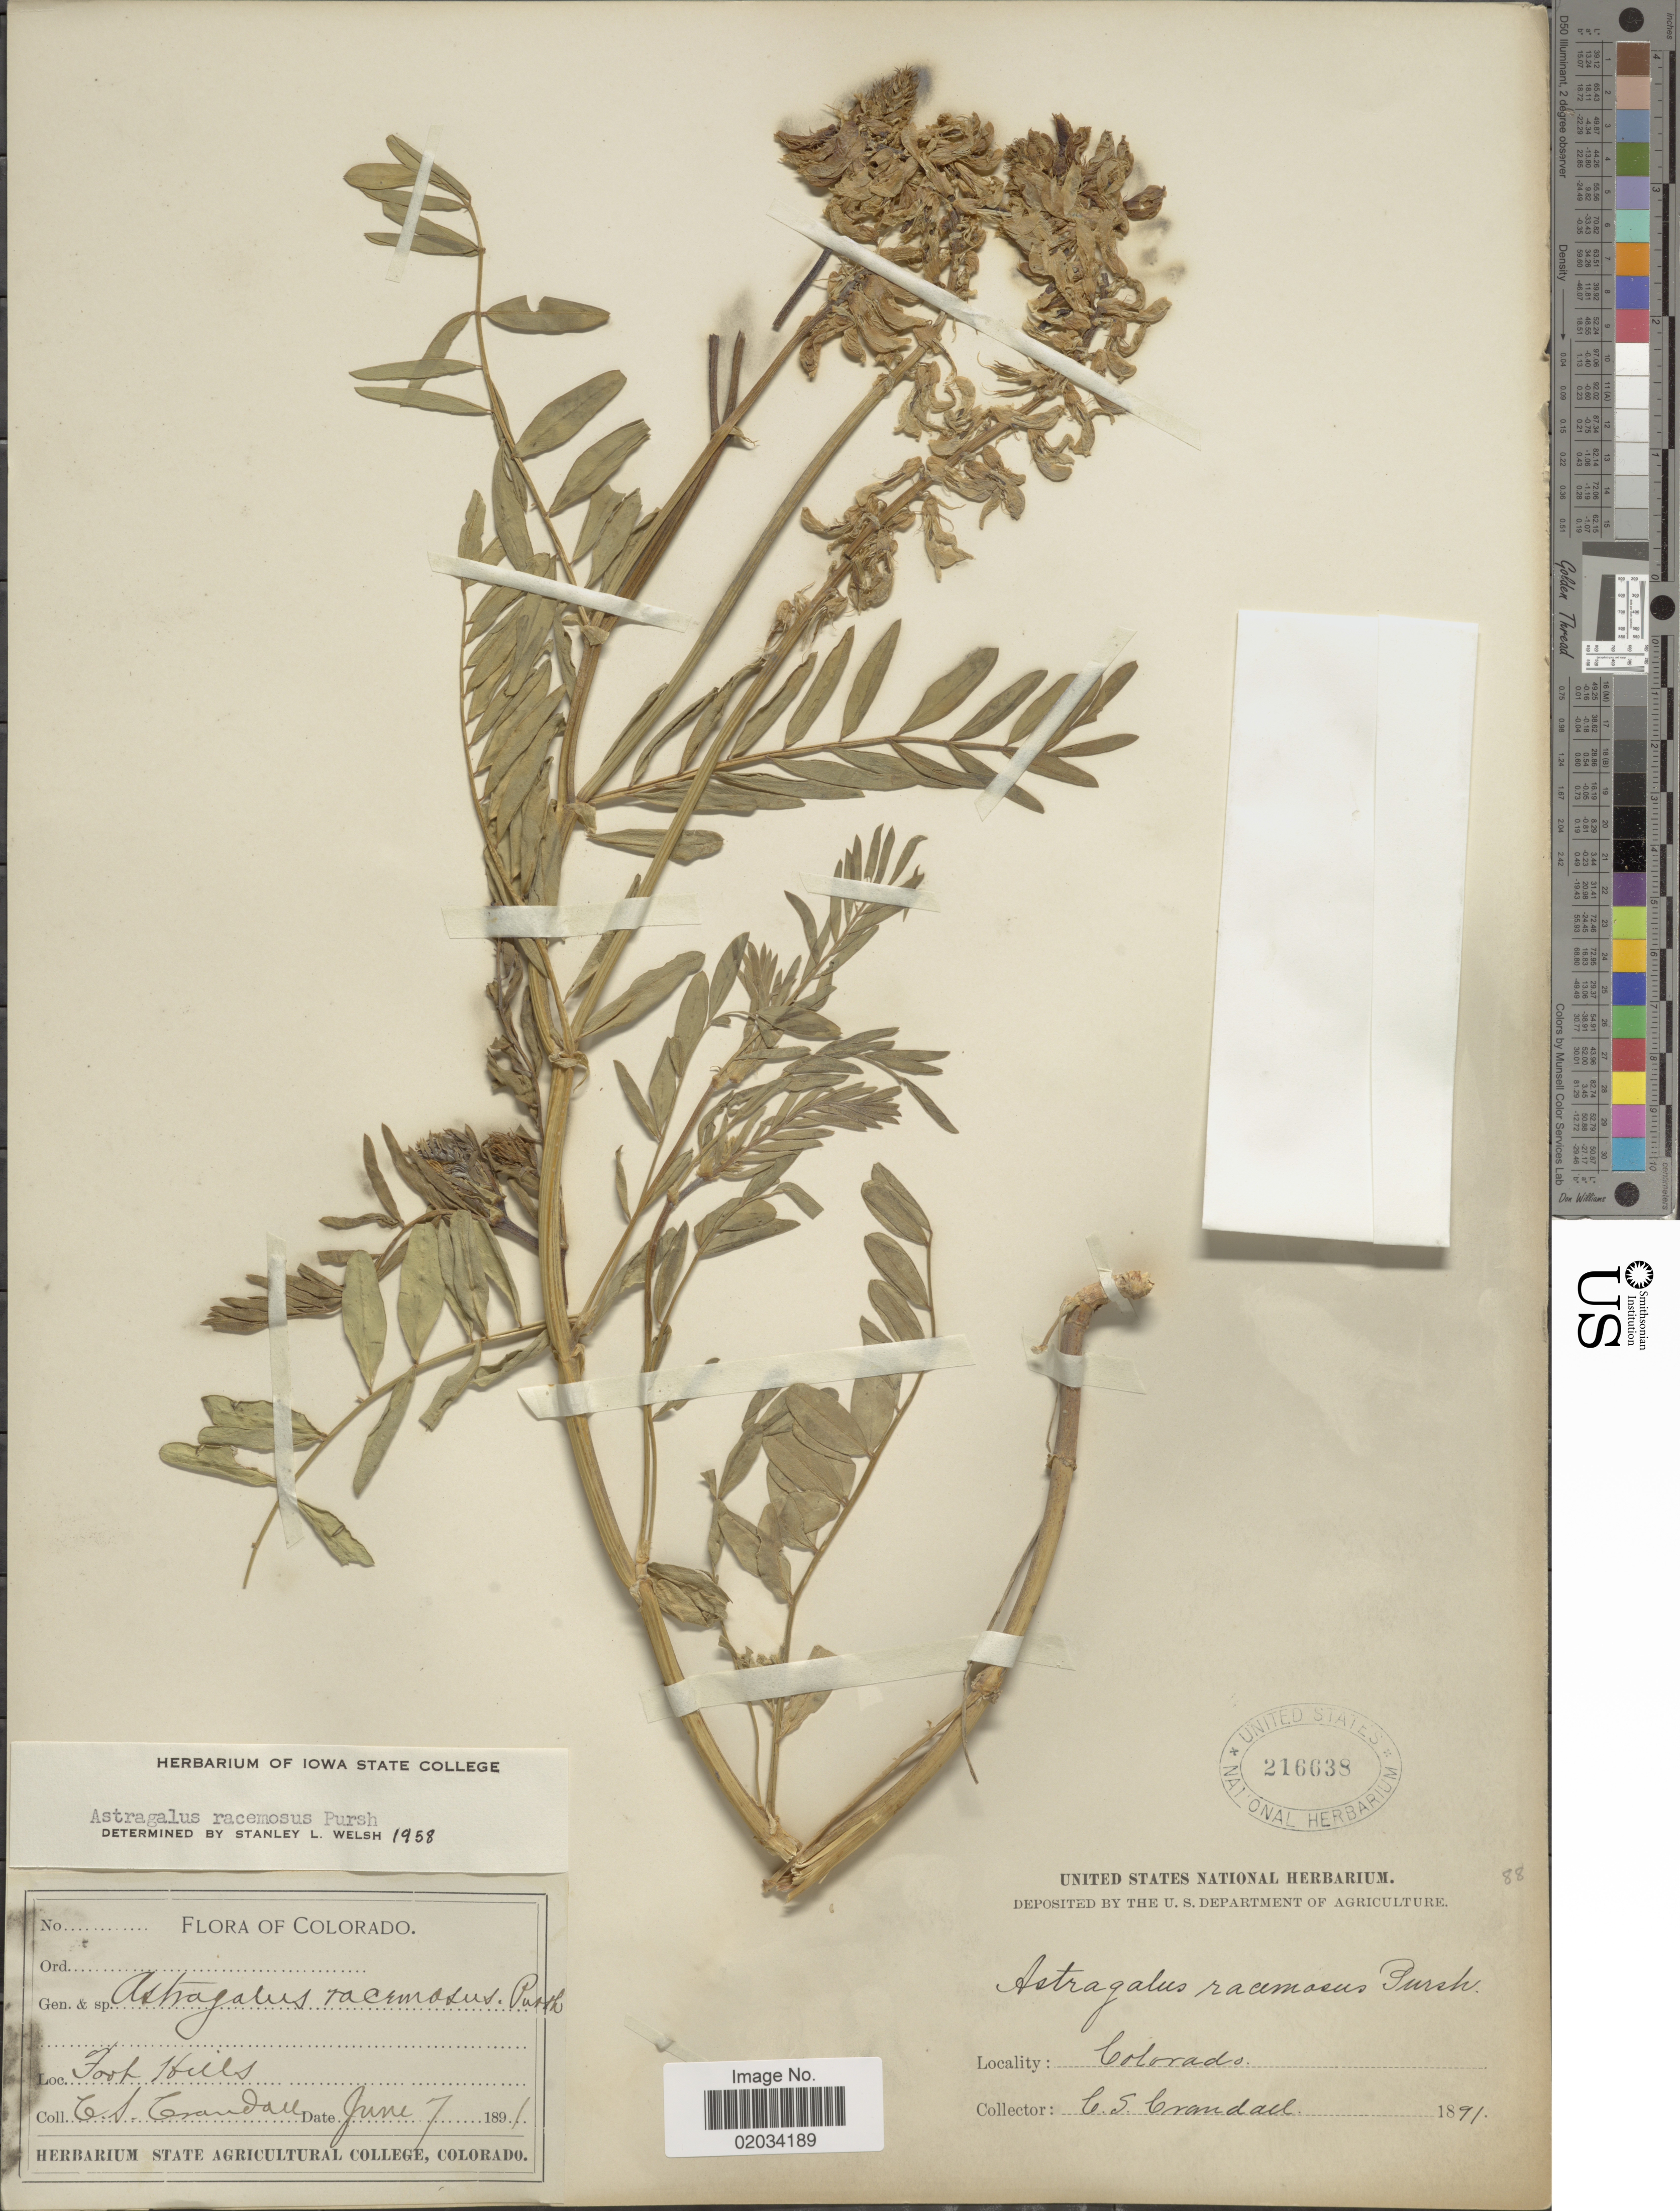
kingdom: Plantae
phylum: Tracheophyta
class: Magnoliopsida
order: Fabales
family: Fabaceae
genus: Astragalus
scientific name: Astragalus racemosus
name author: Pursh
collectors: C. Crandall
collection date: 1891-06-07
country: United States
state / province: Colorado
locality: Foot Hills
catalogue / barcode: US 216638